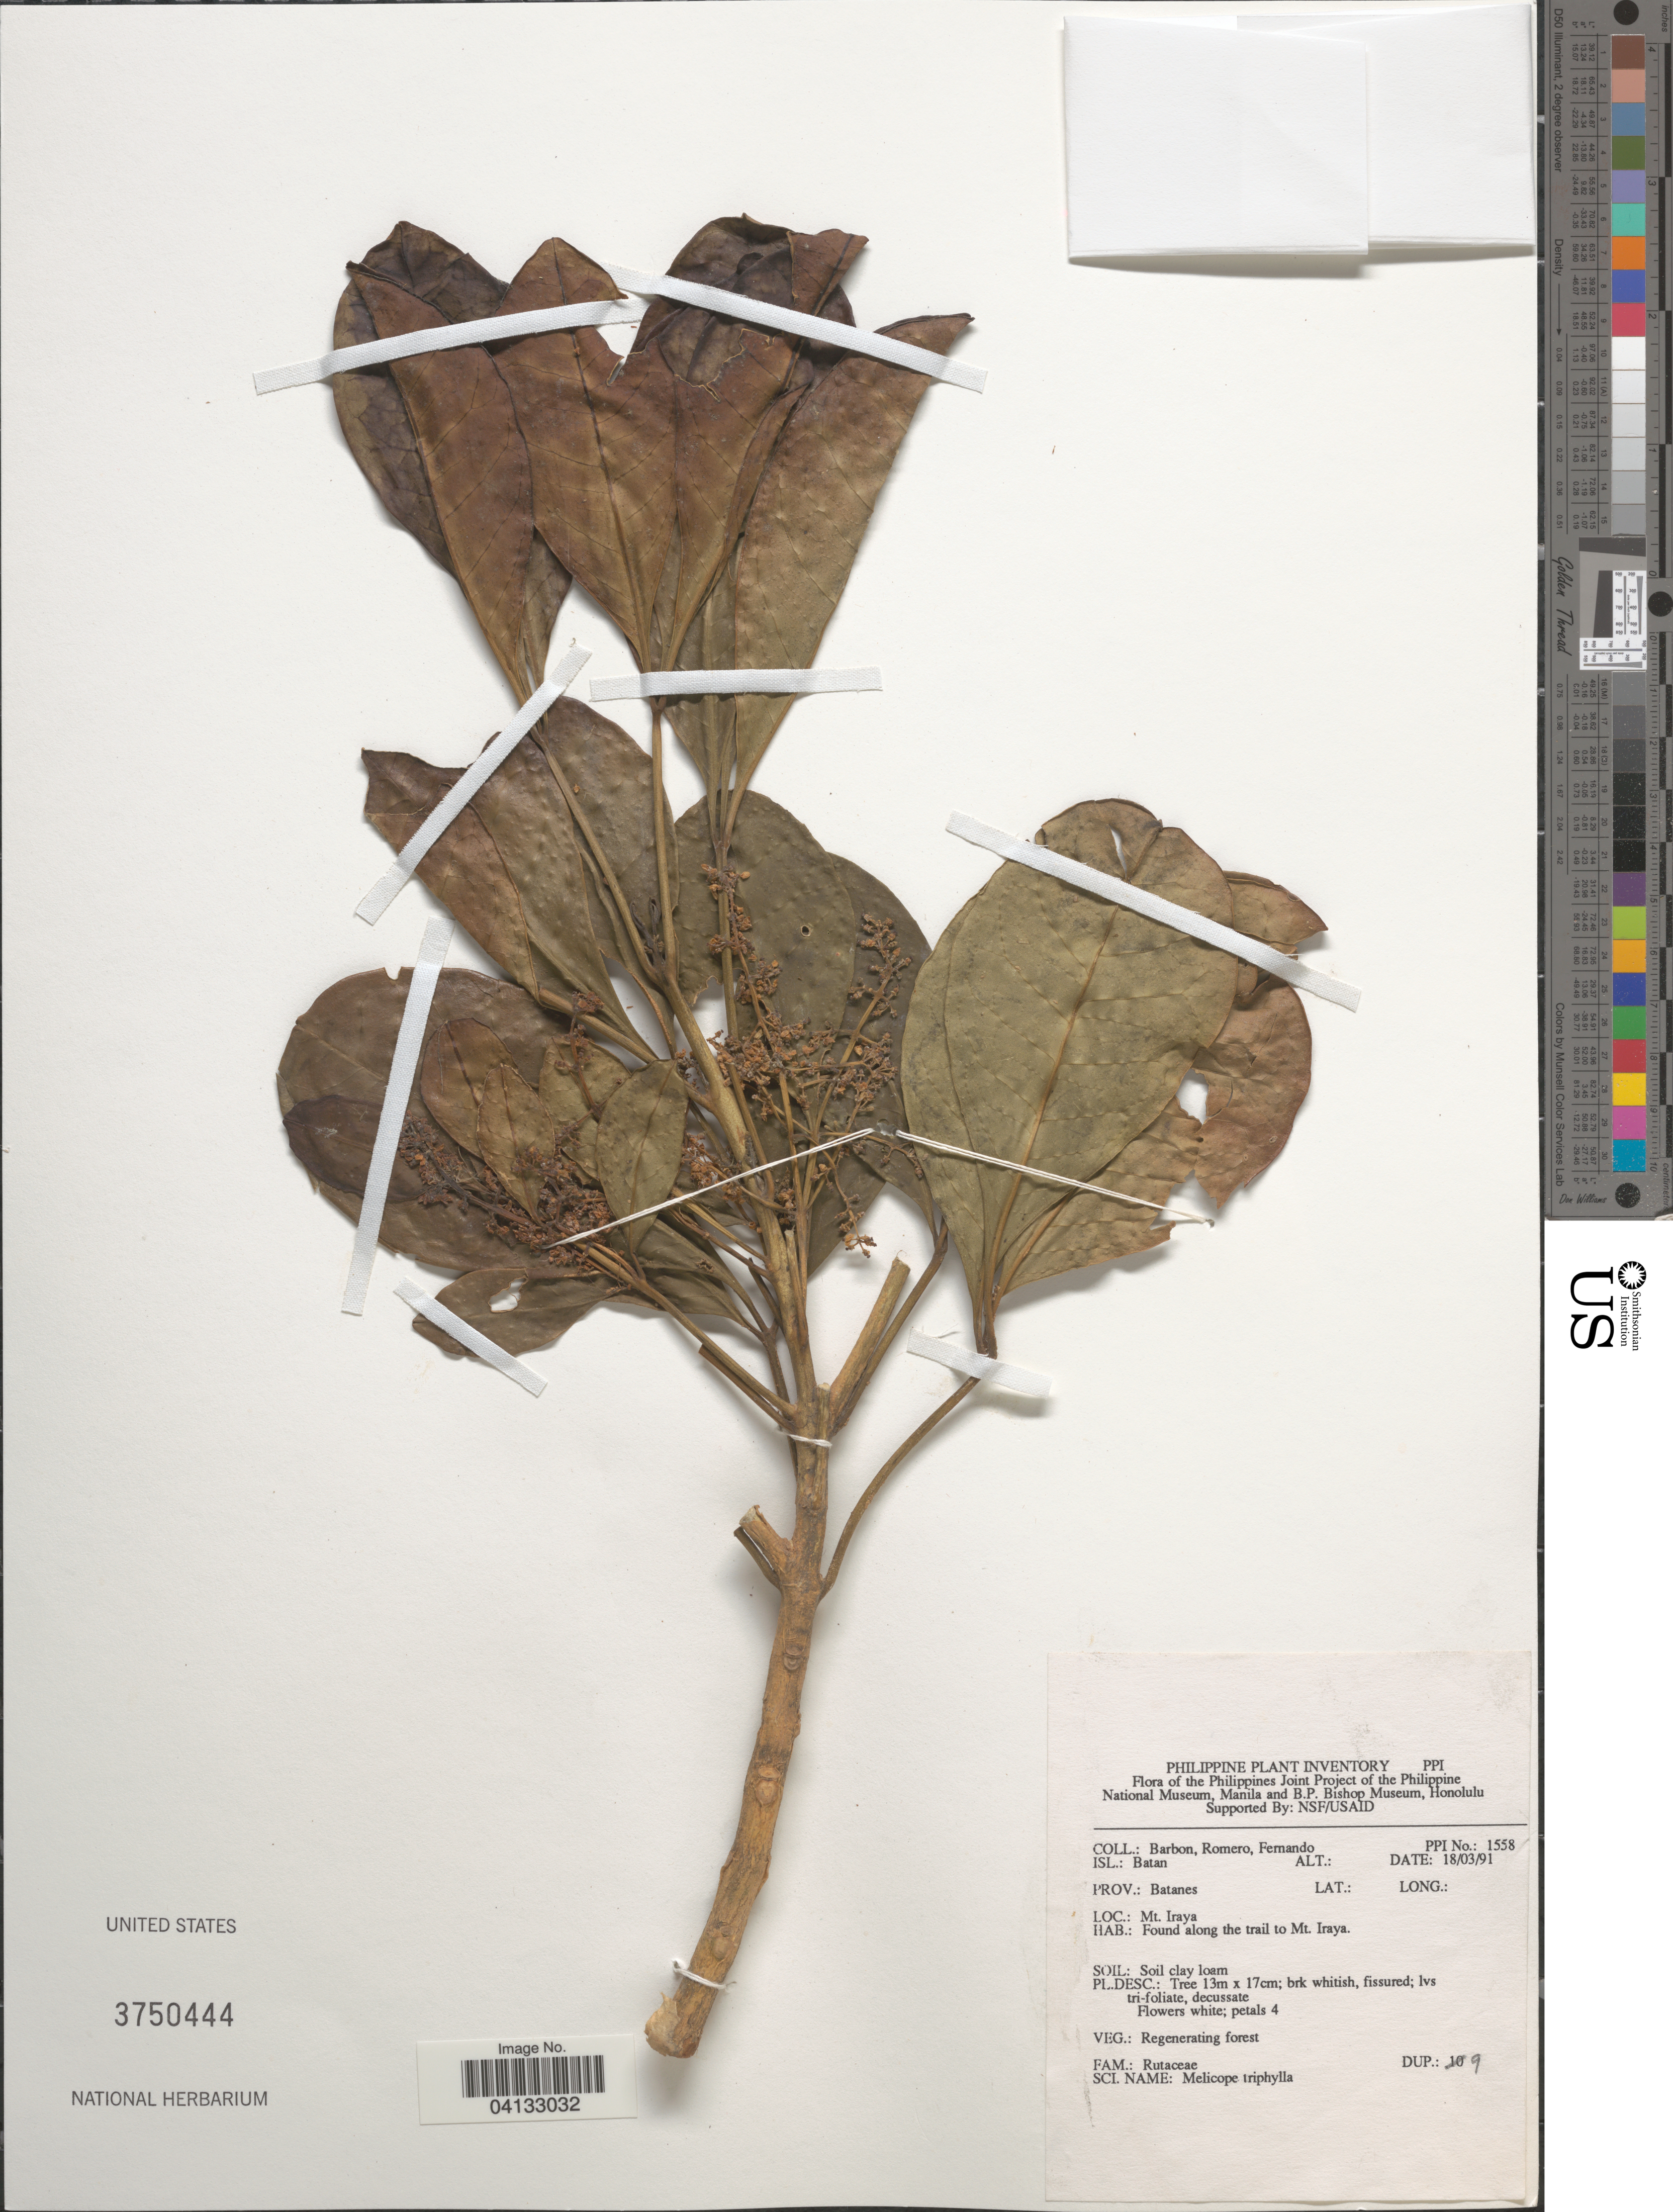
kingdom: Plantae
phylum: Tracheophyta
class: Magnoliopsida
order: Sapindales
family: Rutaceae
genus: Melicope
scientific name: Melicope triphylla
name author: (Lam.) Merr.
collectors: Barbon, -. Romero & -- Fernando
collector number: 1558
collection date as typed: Transcribed d/m/y: 18/3/91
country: Philippines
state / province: Cagayan Valley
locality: Isl.: Batan. Prov.: Batanes. Mt. Iraya. Found along the trail to Mt. Iraya.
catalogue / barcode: US 3750444